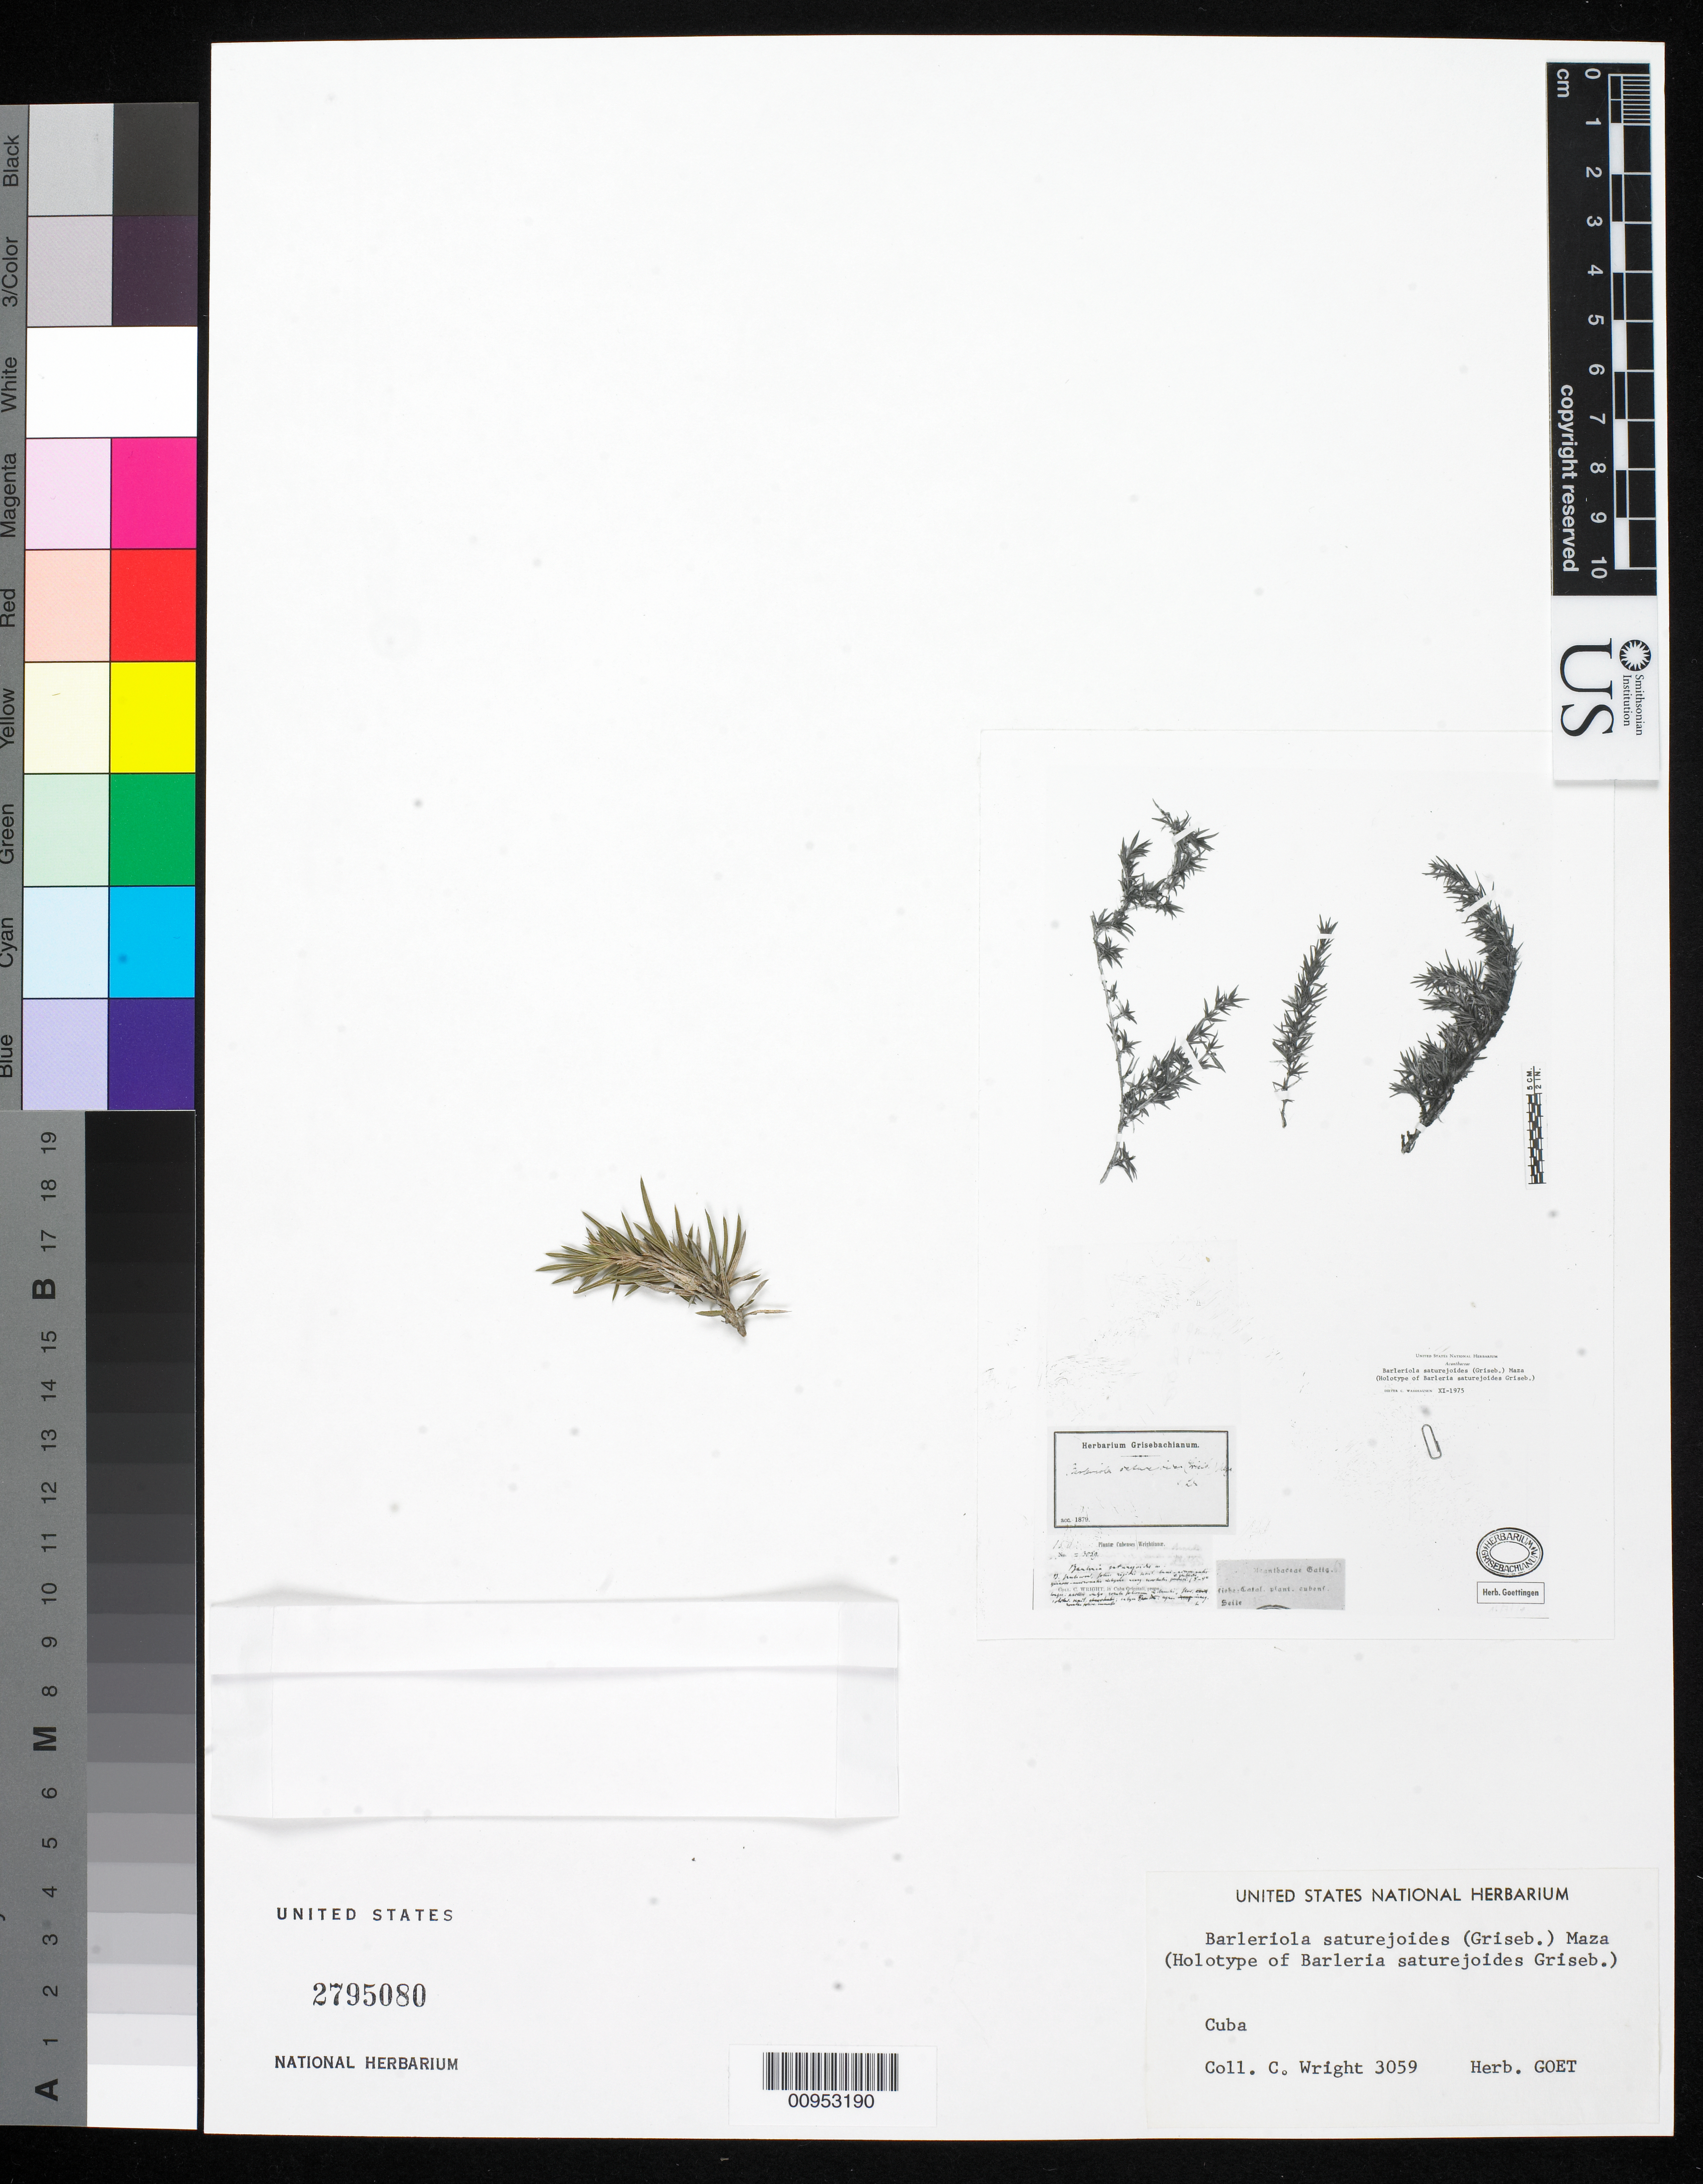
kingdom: Plantae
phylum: Tracheophyta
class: Magnoliopsida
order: Lamiales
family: Acanthaceae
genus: Barleria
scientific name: Barleria saturejoides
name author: Griseb.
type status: Isotype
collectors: C. Wright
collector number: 3059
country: Cuba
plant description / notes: Sheet mounted with photo and fragmentary material of [holo]type specimen ex herb. GOET.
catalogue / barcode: US 2795080